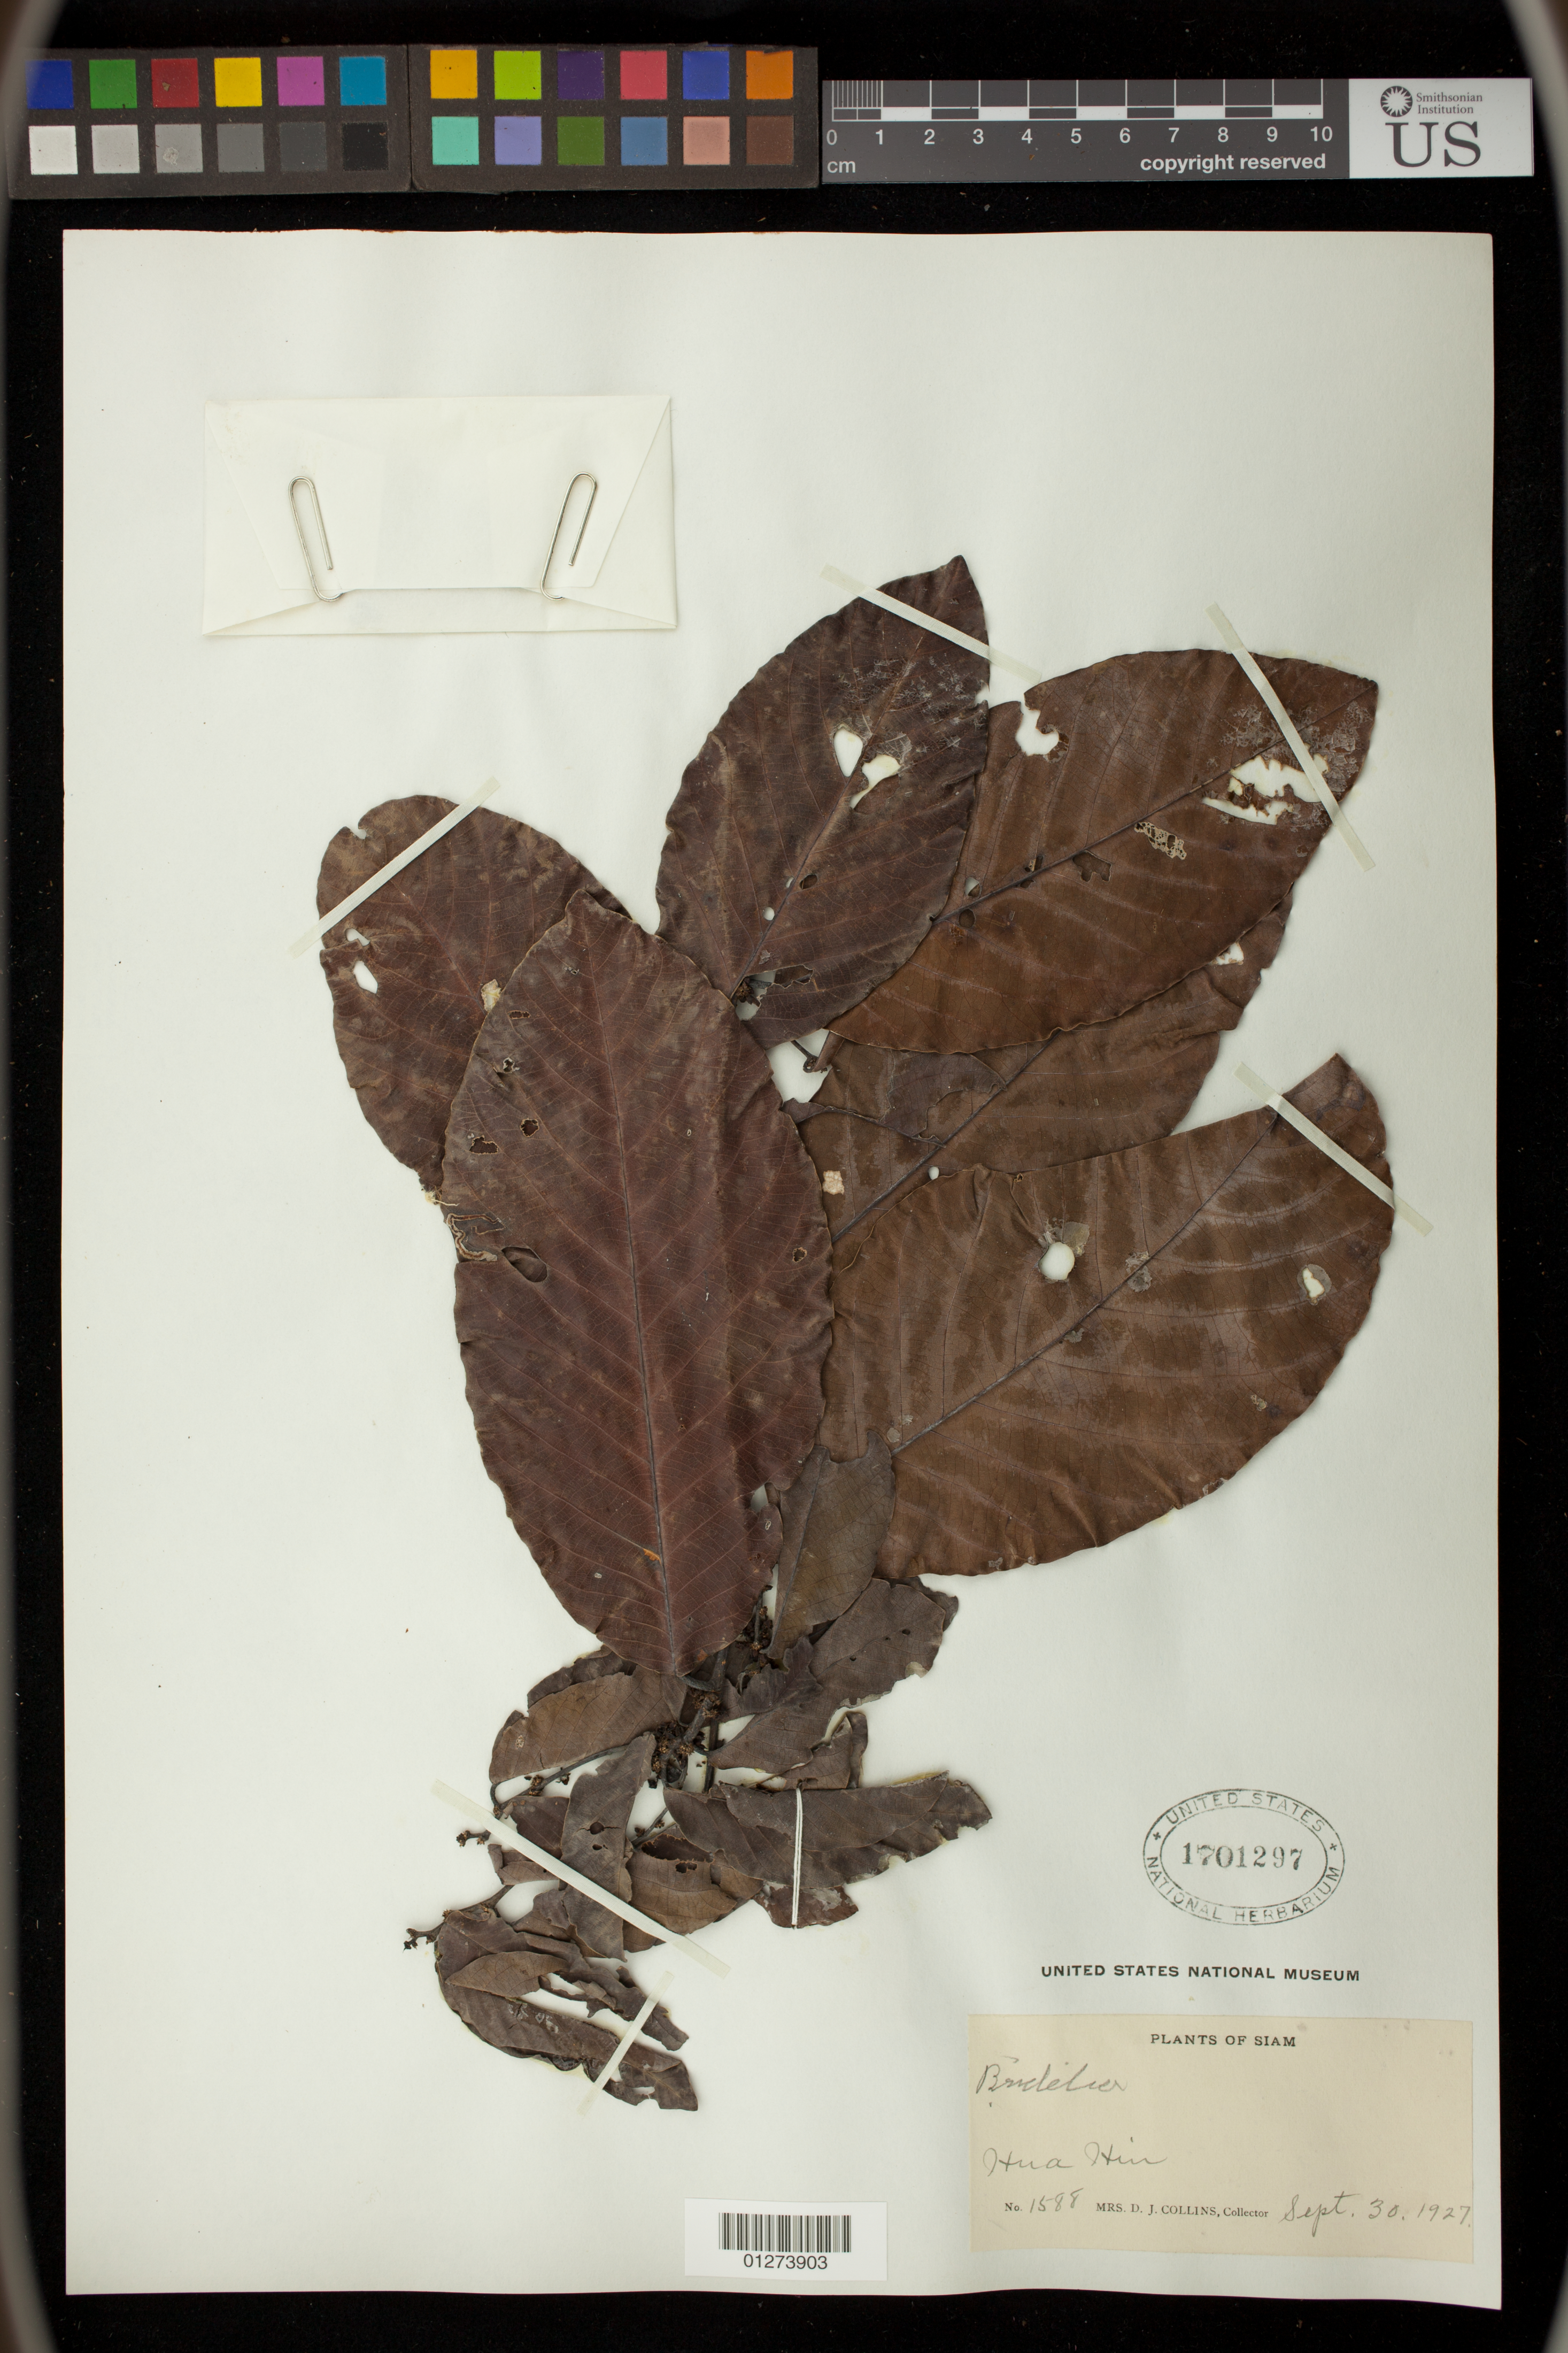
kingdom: Plantae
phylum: Tracheophyta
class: Magnoliopsida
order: Malpighiales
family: Phyllanthaceae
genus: Bridelia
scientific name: Bridelia sp.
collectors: Mrs. D. J. Collins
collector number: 1588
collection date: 1927-09-30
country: Thailand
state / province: Prachuap Khiri Khan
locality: Hua Hin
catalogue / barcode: US 1701297